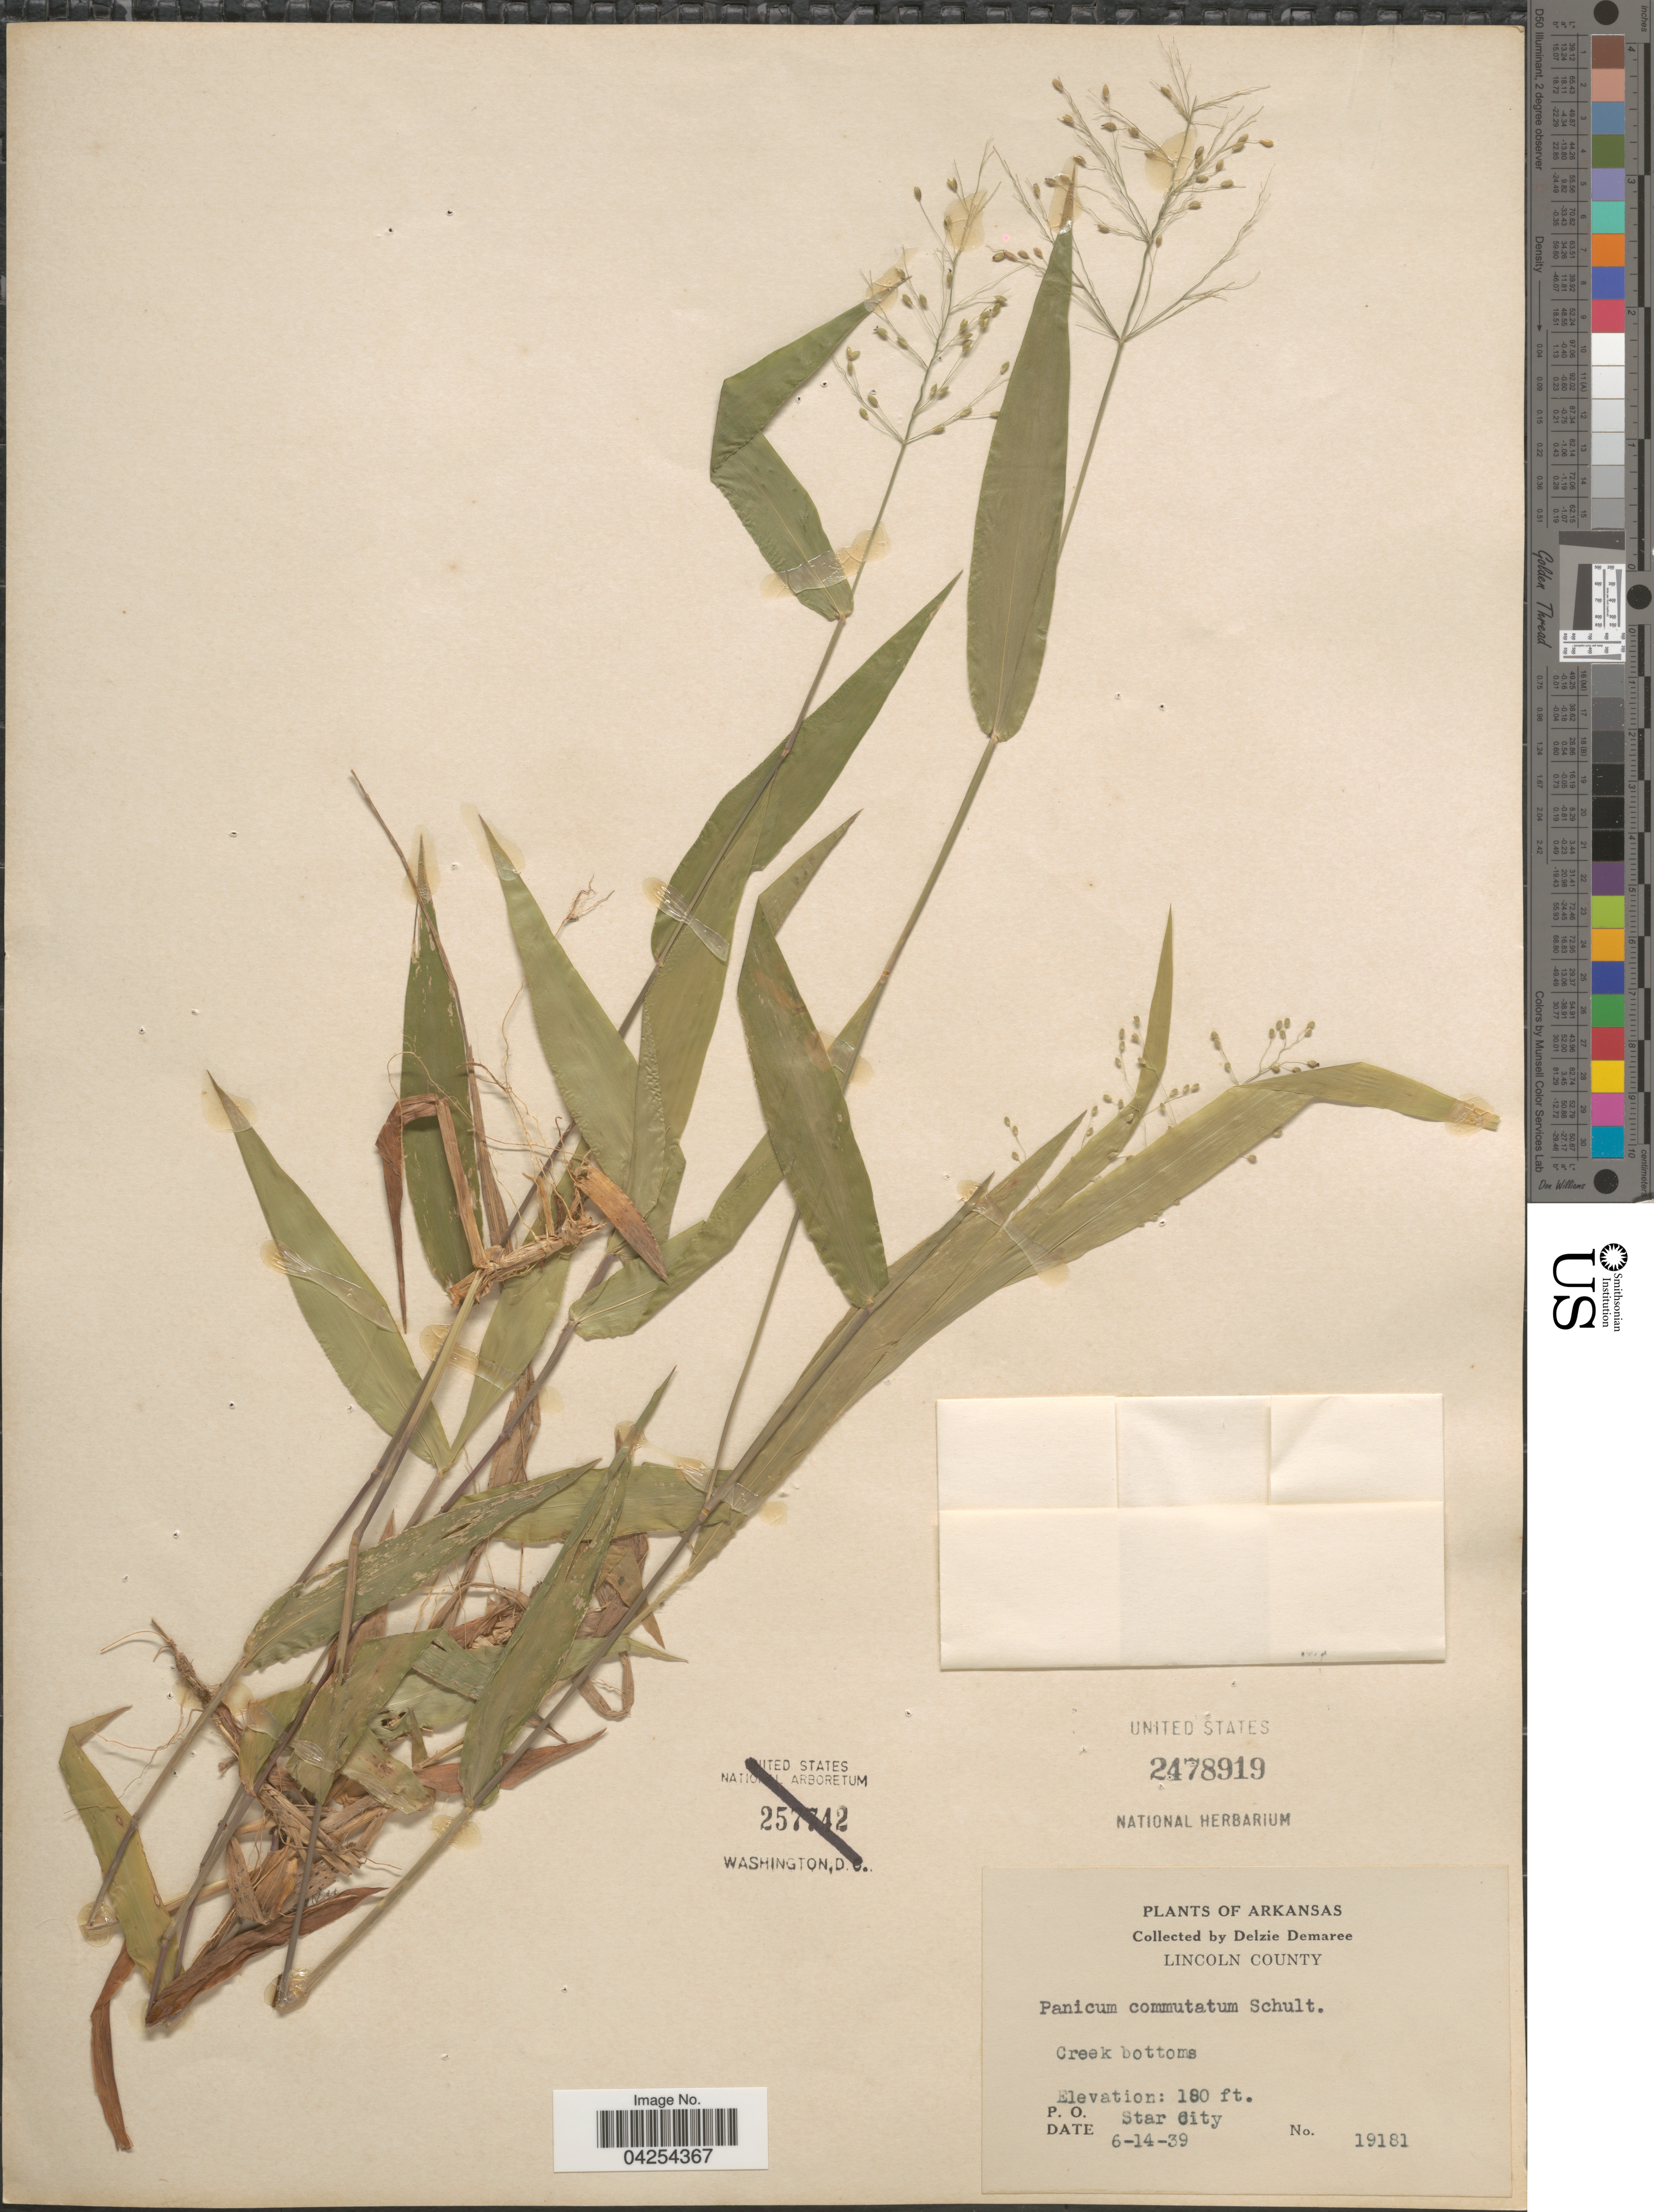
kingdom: Plantae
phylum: Tracheophyta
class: Liliopsida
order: Poales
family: Poaceae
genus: Dichanthelium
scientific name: Dichanthelium commutatum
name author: (Schult.) Gould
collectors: D. Demaree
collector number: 19181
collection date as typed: Transcribed d/m/y: 14/6/39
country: United States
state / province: Arkansas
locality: Lincoln County. Creek bottoms. P. O. Star City.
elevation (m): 55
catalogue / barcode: US 2478919